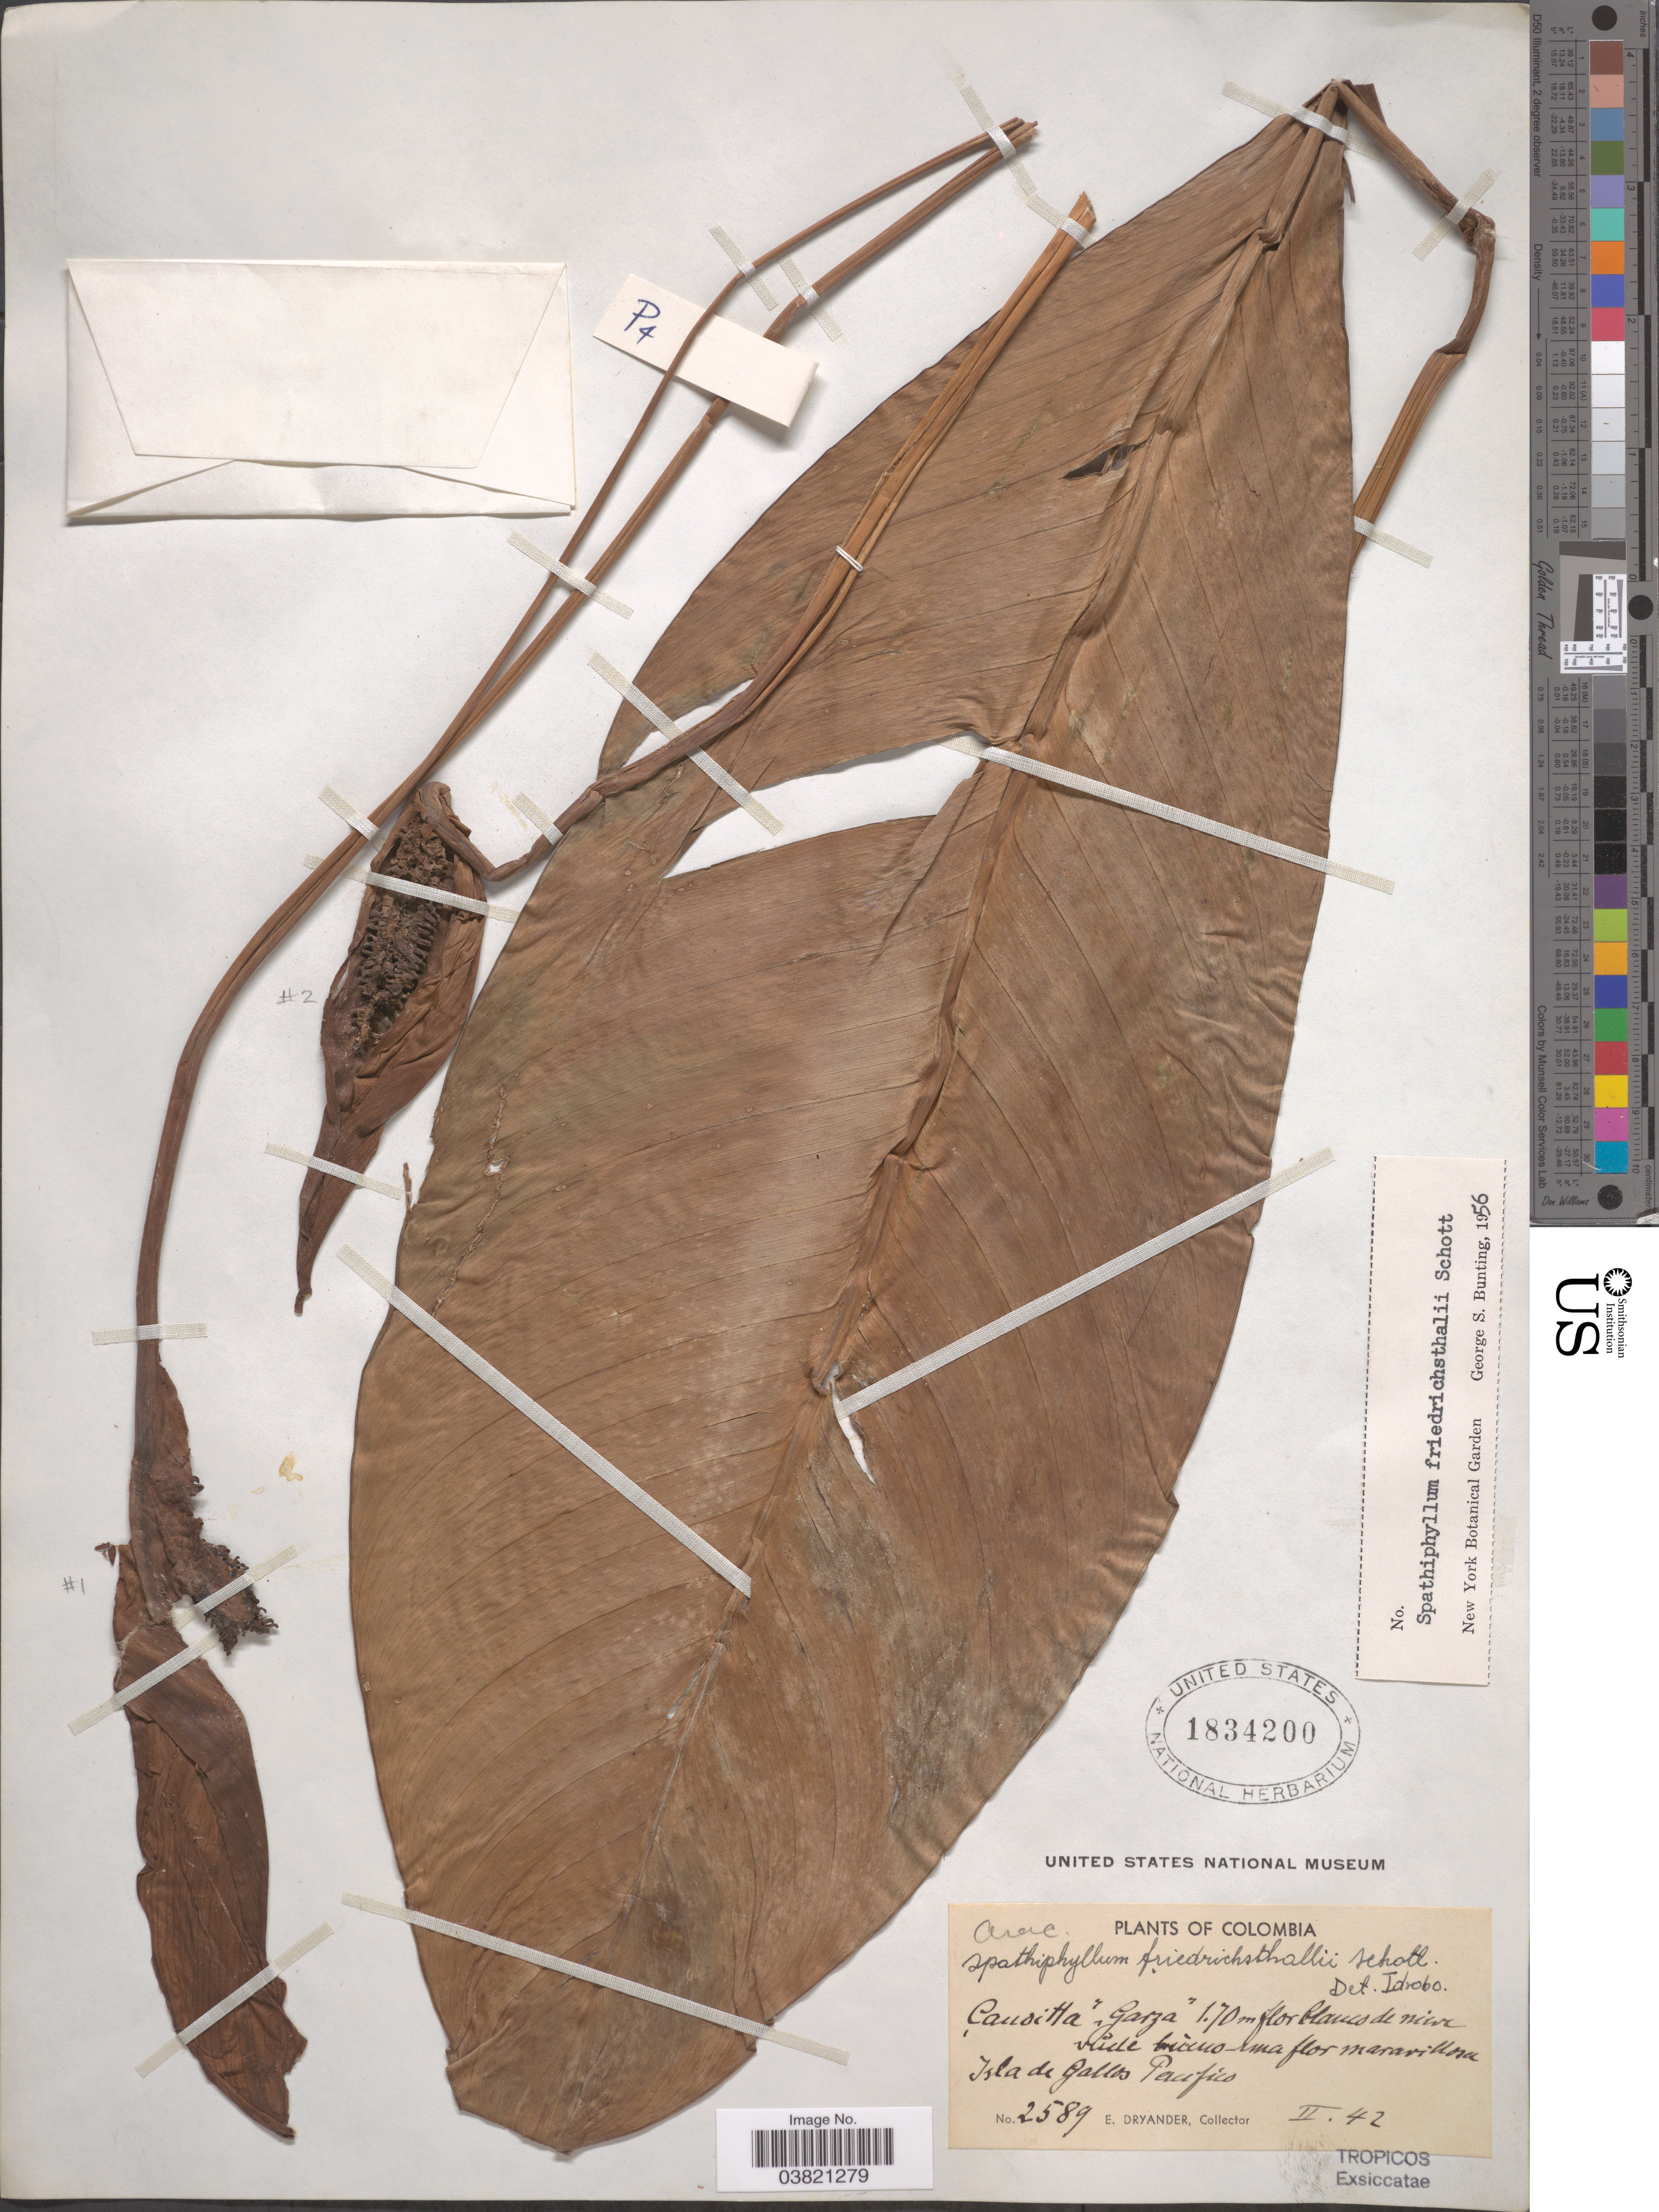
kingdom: Plantae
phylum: Tracheophyta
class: Liliopsida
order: Alismatales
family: Araceae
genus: Spathiphyllum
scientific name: Spathiphyllum friedrichsthalii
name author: Schott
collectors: E. Dryander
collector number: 2589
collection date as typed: Transcribed d/m/y: /2/42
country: Colombia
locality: Isla de Gallos Pacifico.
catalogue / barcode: US 1834200